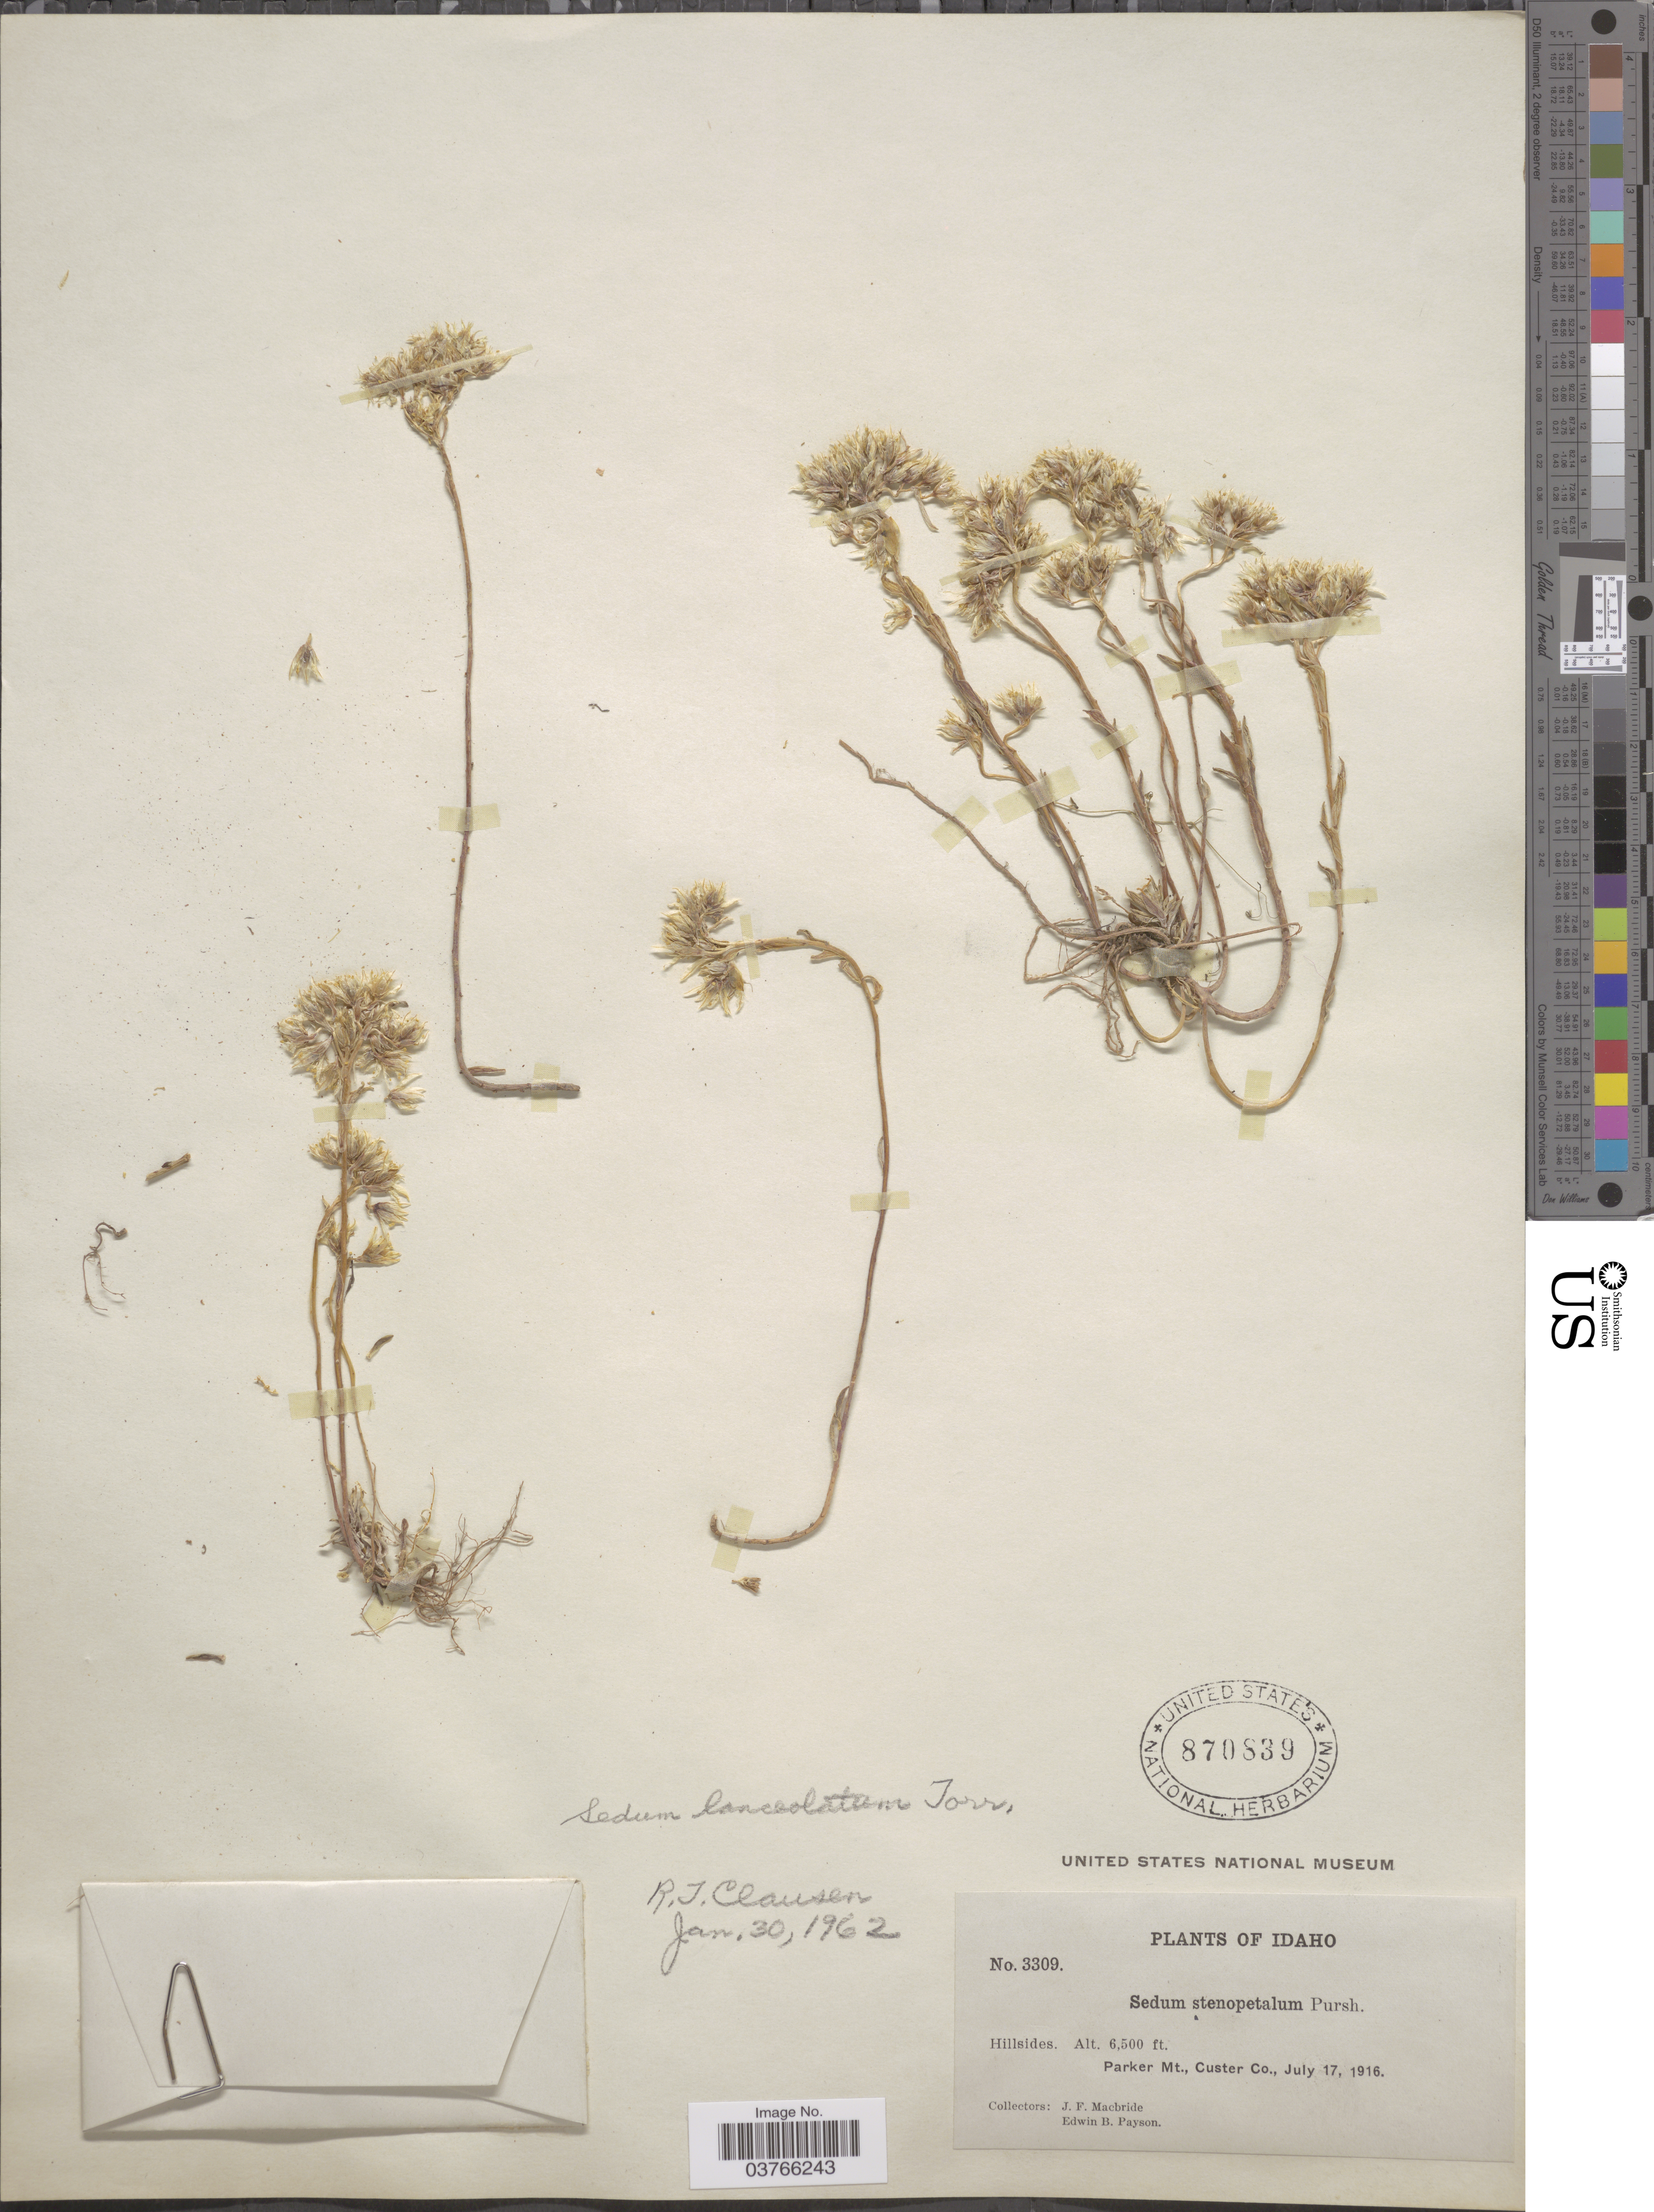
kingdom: Plantae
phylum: Tracheophyta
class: Magnoliopsida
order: Saxifragales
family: Crassulaceae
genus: Sedum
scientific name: Sedum lanceolatum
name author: Torr.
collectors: J. F. Macbride & E. B. Payson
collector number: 3309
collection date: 1916-07-17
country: United States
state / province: Idaho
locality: Hillsides. Parker Mt., Custer Co.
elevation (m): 1981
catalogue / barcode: US 870839